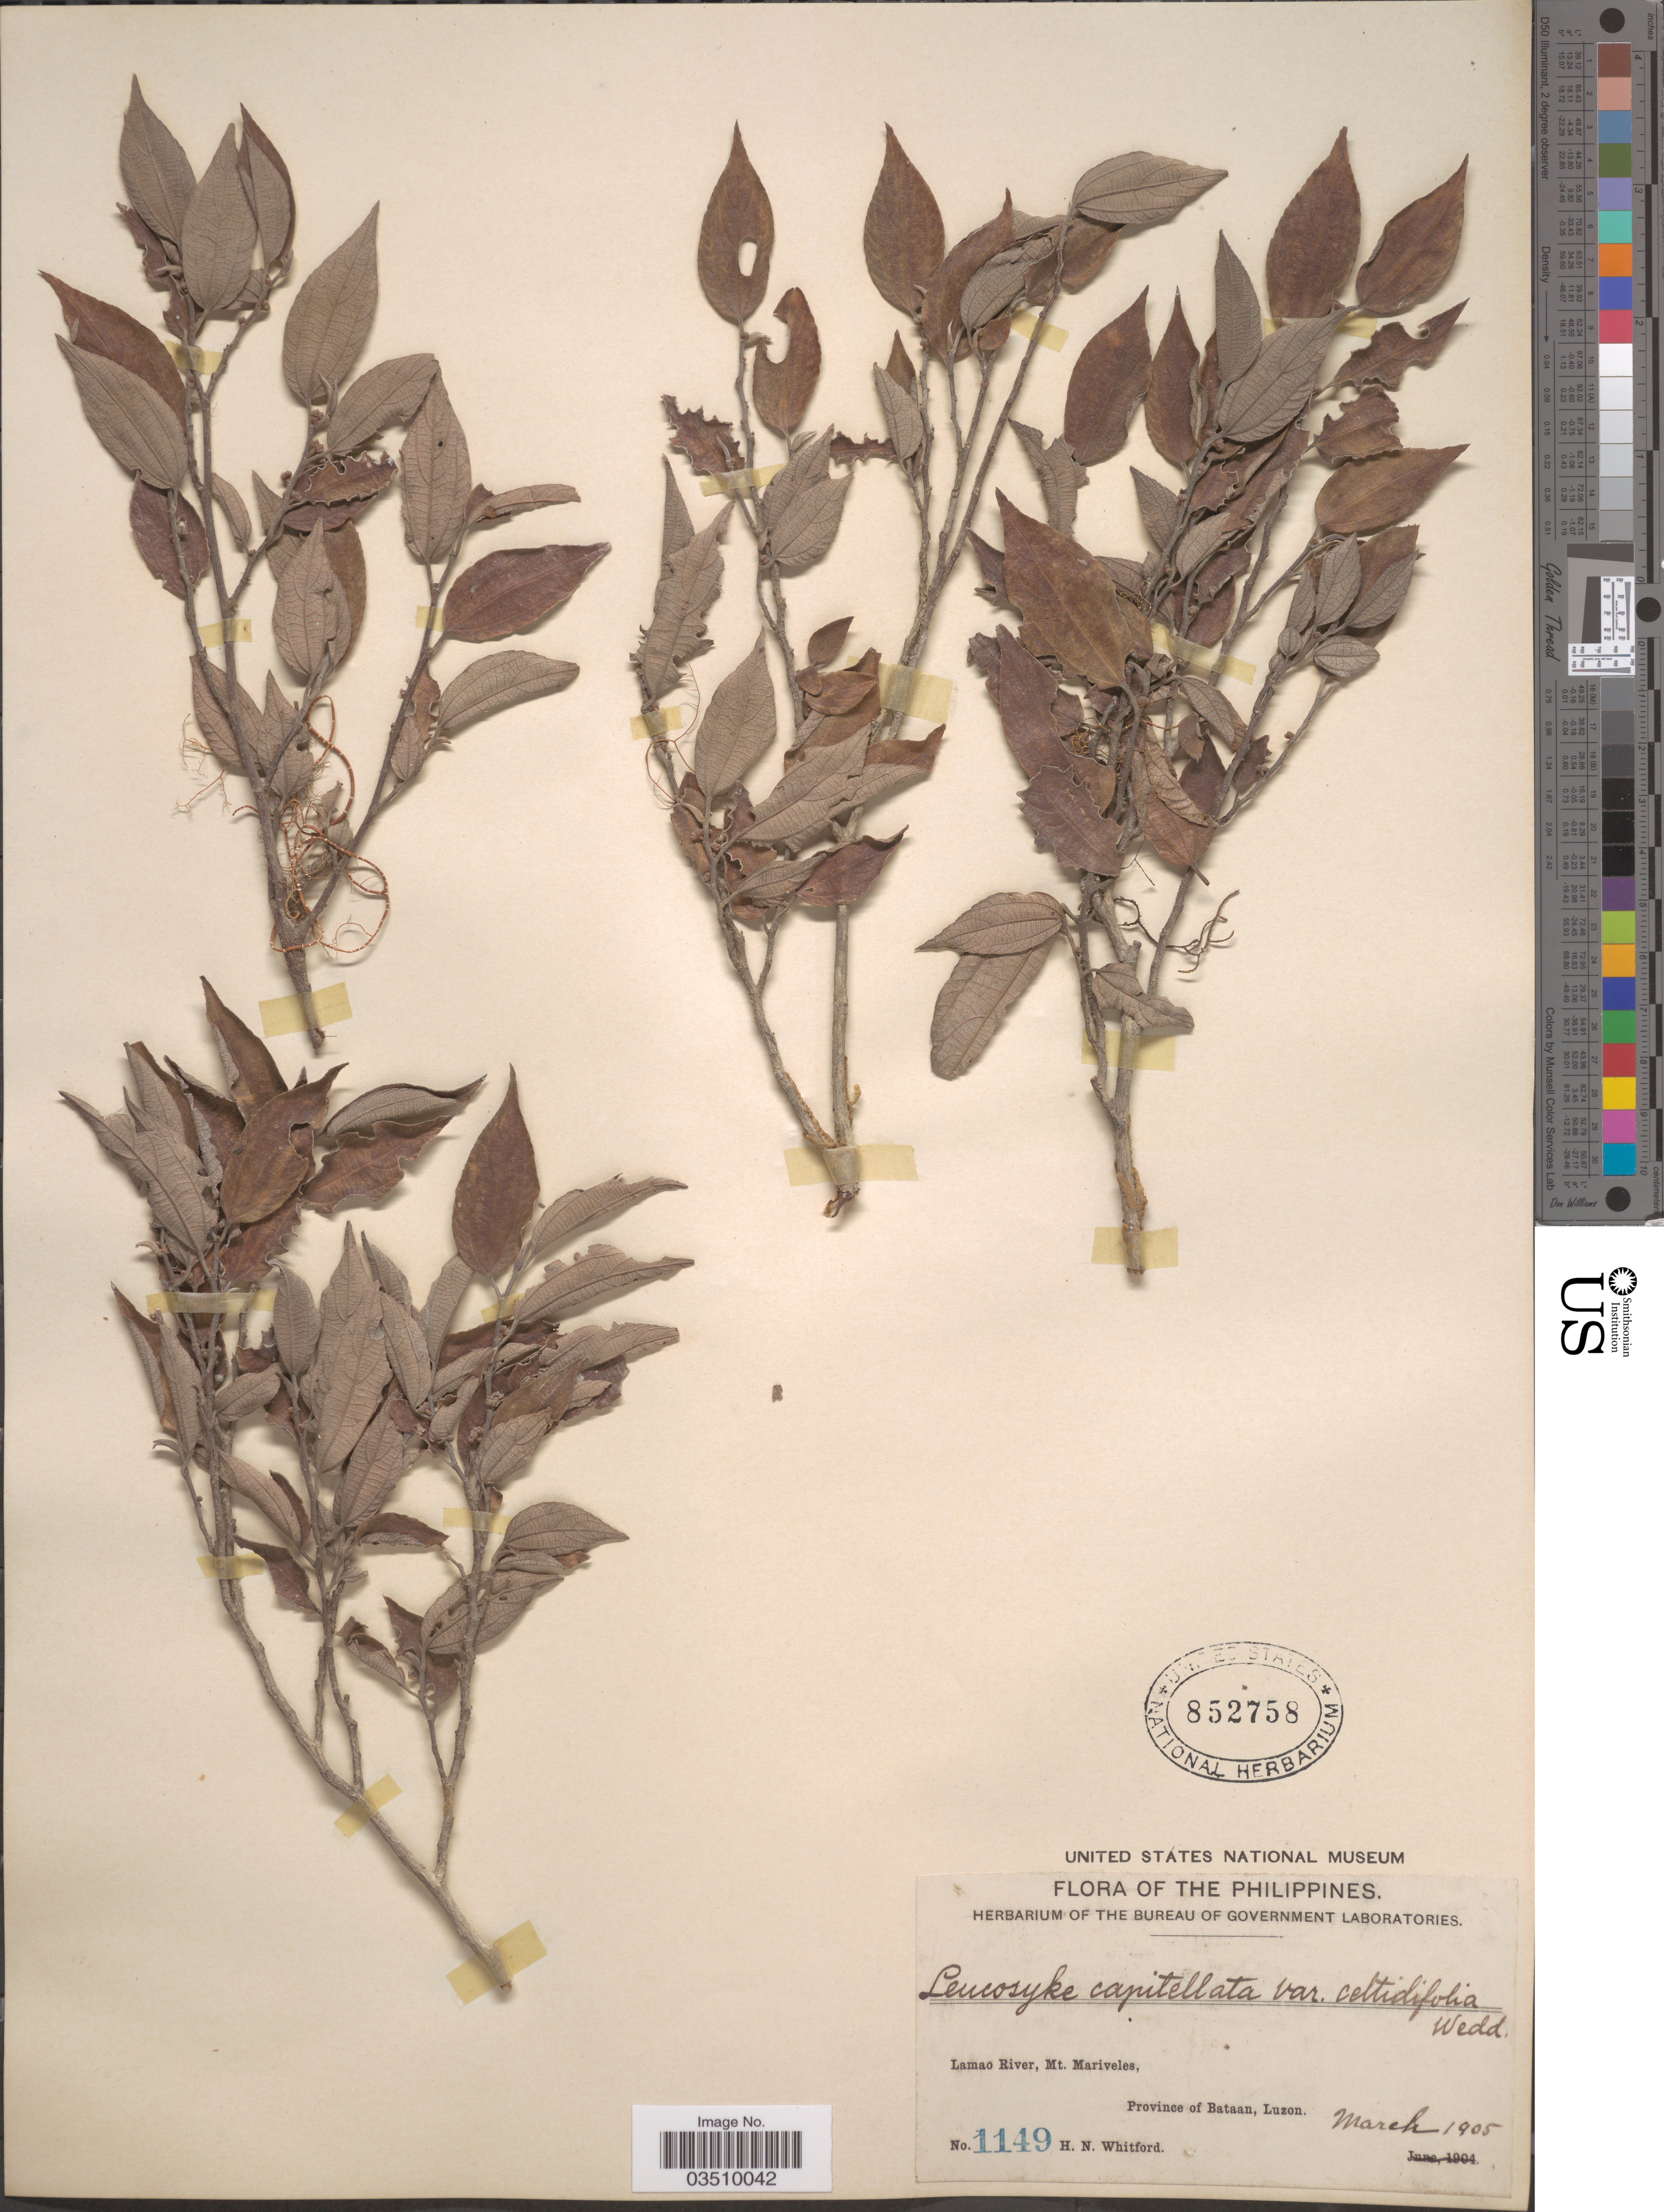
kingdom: Plantae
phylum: Tracheophyta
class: Magnoliopsida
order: Rosales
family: Urticaceae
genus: Leucosyke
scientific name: Leucosyke capitellata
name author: (Poir.) Wedd.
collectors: H. N. Whitford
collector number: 1149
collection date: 1905-03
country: Philippines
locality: Lamao River, Mt. Mariveles, Province of Bataan, Luzon.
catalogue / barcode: US 852758